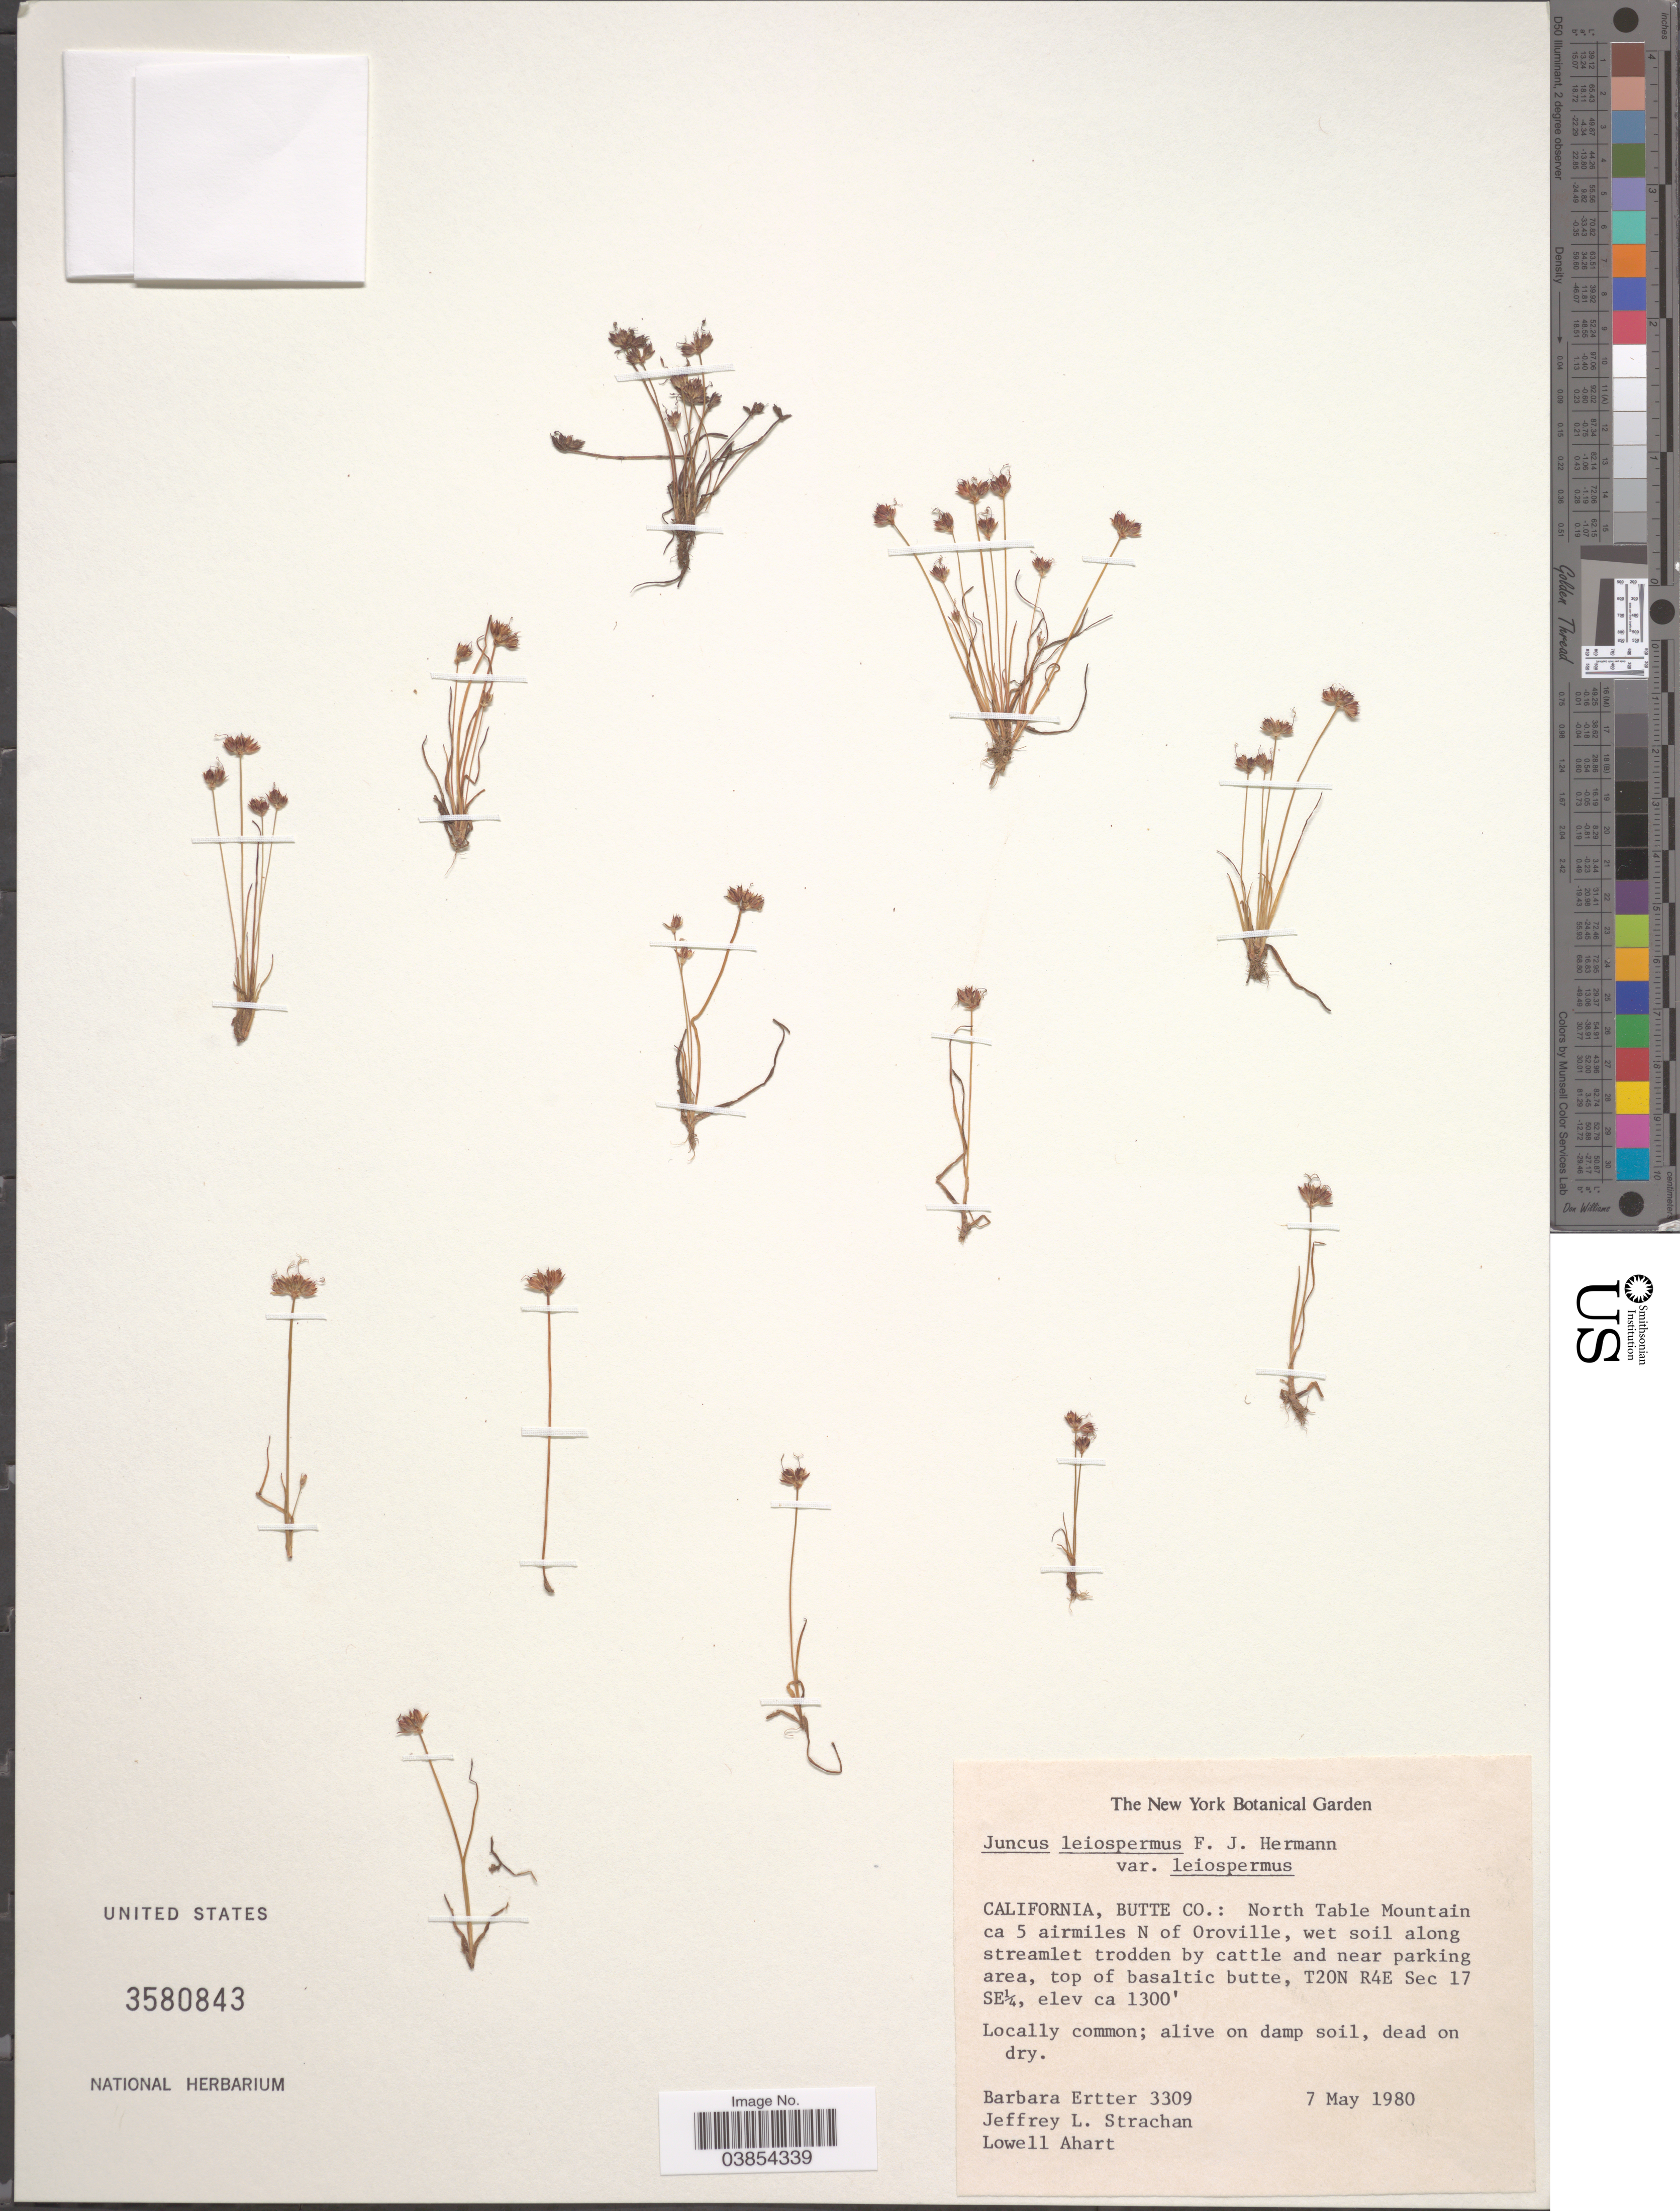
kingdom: Plantae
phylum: Tracheophyta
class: Liliopsida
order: Poales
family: Juncaceae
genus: Juncus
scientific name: Juncus leiospermus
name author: F.J. Herm.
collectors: B. Ertter, J. Strachan & L. Ahart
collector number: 3309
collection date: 1980-05-07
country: United States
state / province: California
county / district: Butte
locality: Butte Co.: North Table Mountain ca 5 airmiles N of Oroville, wet soil along streamlet trodden by cattle and near parking area, top of basaltic butte, T20N R4E Sec 17 SE¼.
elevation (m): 396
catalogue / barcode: US 3580843